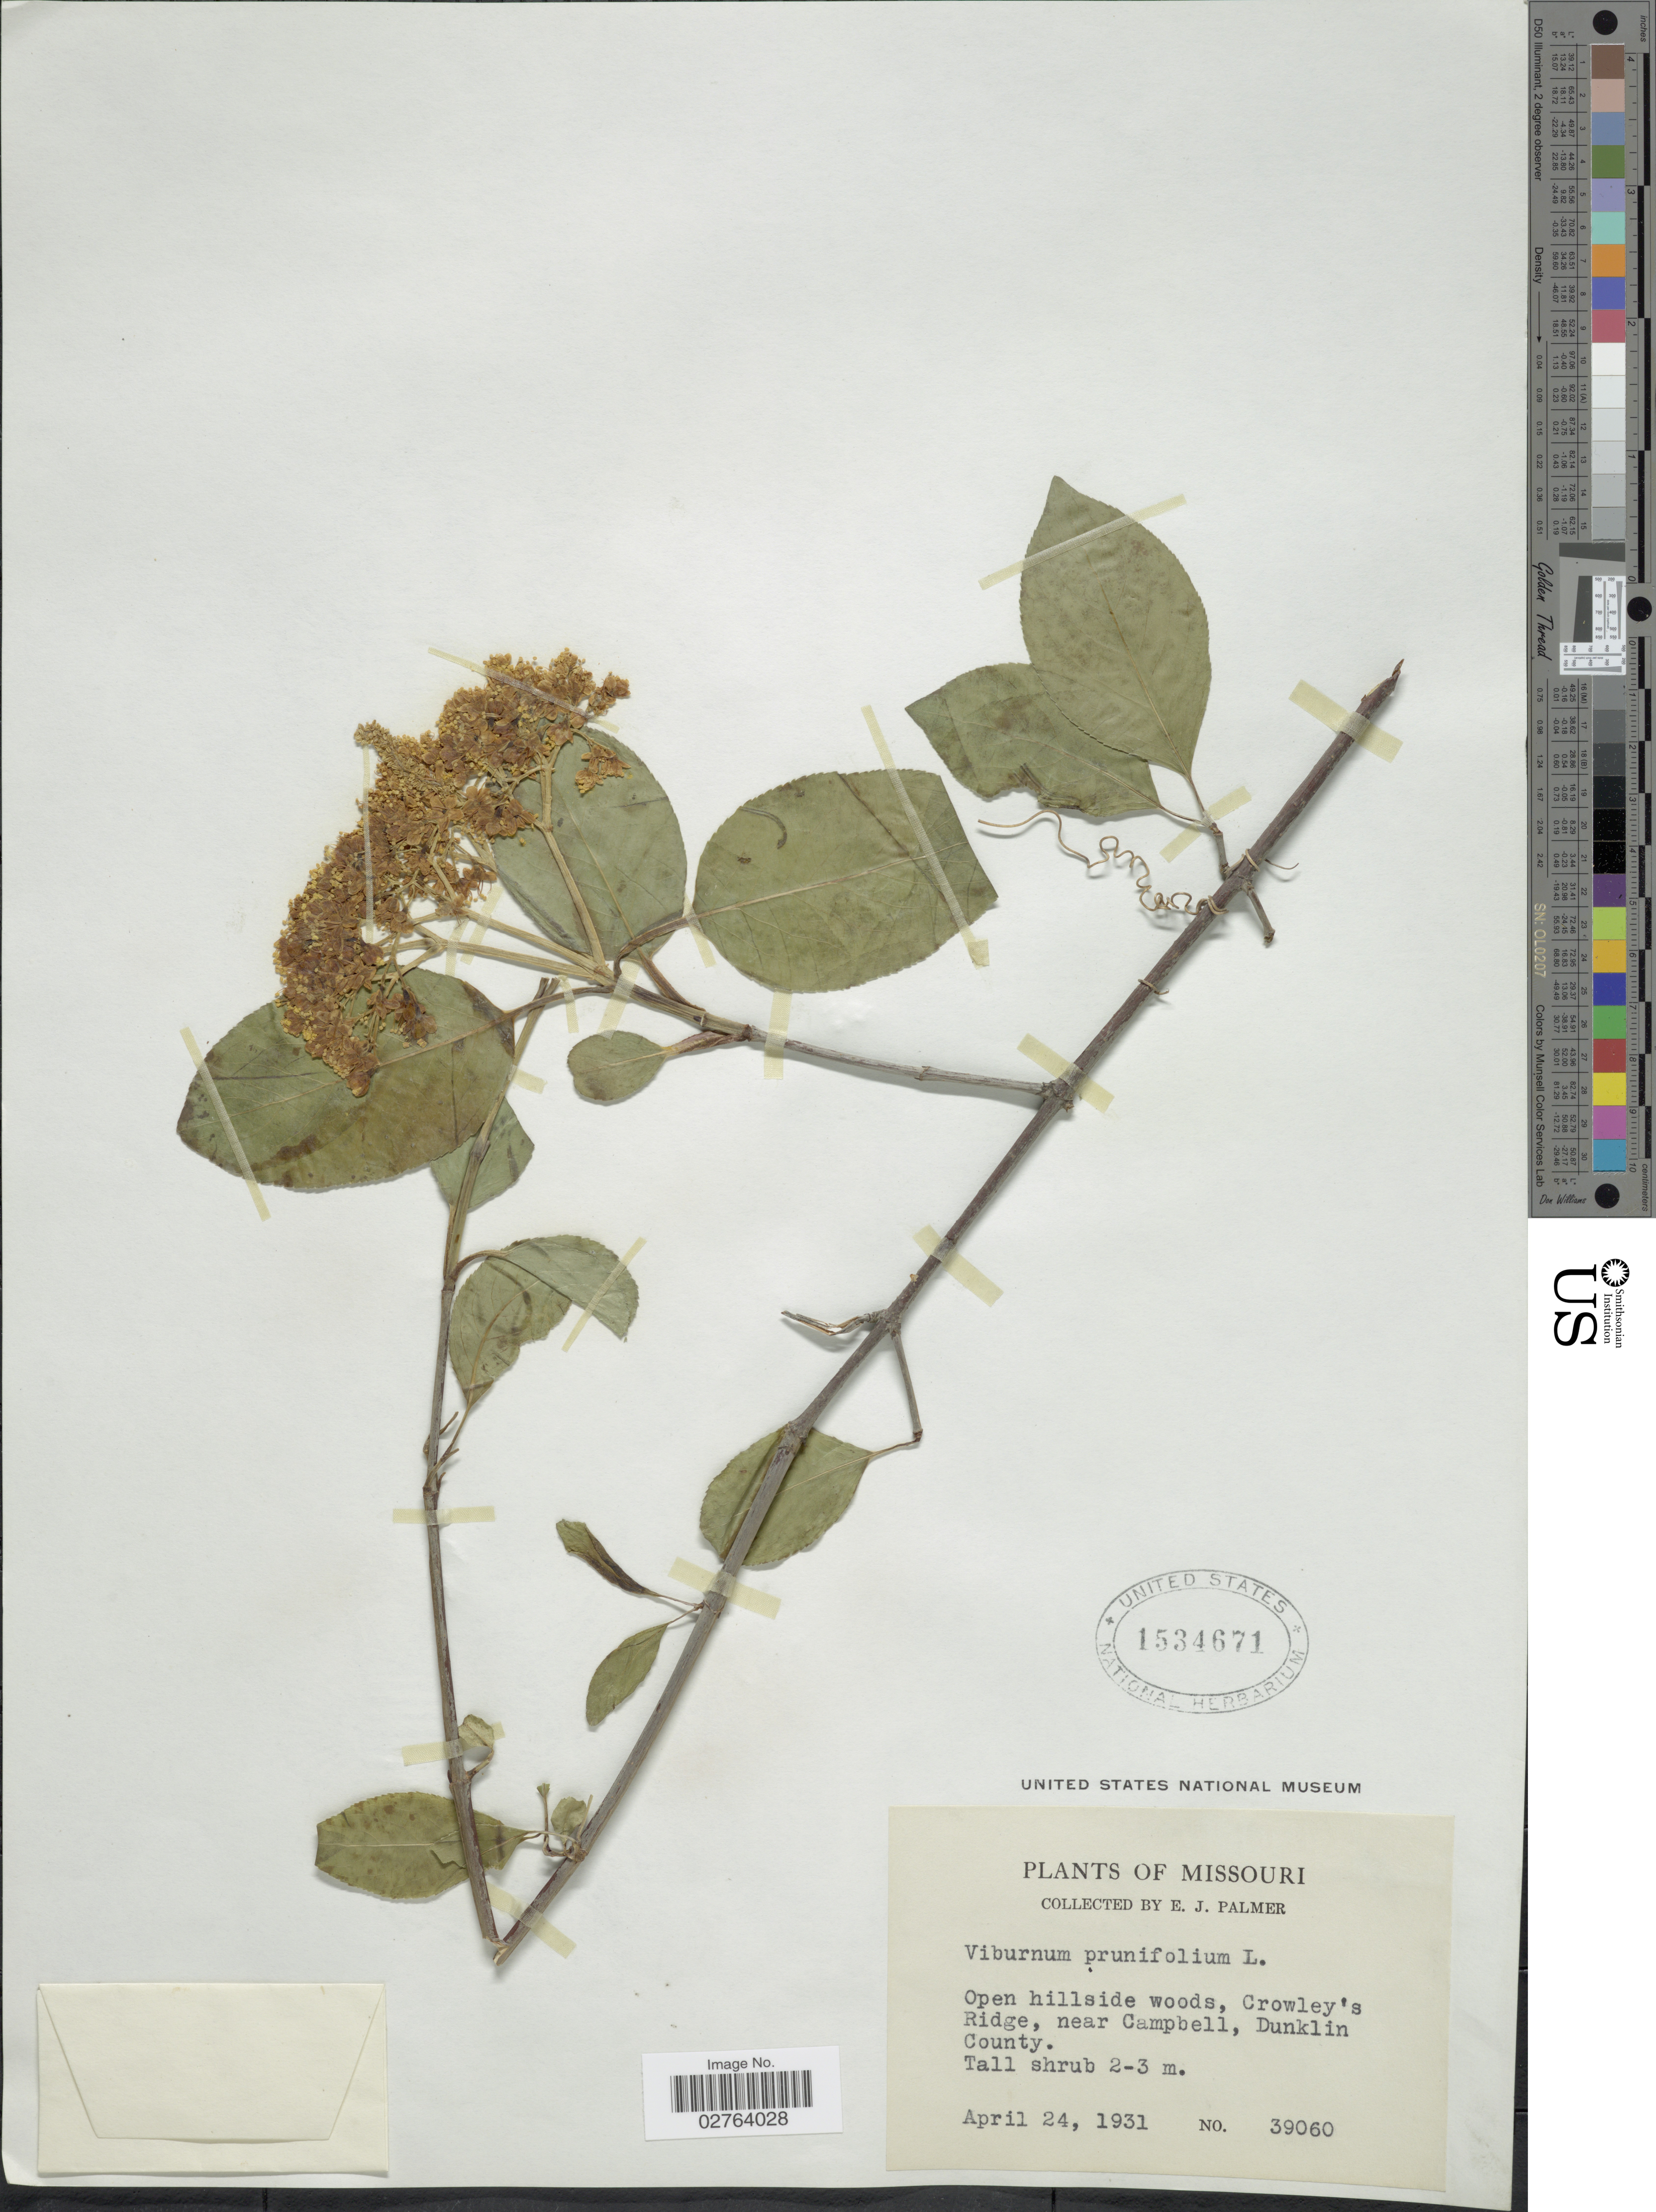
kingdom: Plantae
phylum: Tracheophyta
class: Magnoliopsida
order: Dipsacales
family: Viburnaceae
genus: Viburnum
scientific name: Viburnum prunifolium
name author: L.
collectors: E. J. Palmer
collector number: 39060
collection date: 1931-04-24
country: United States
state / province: Missouri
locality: Crowley's Ridge, near Campbell, Dunklin County.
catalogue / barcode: US 1534671